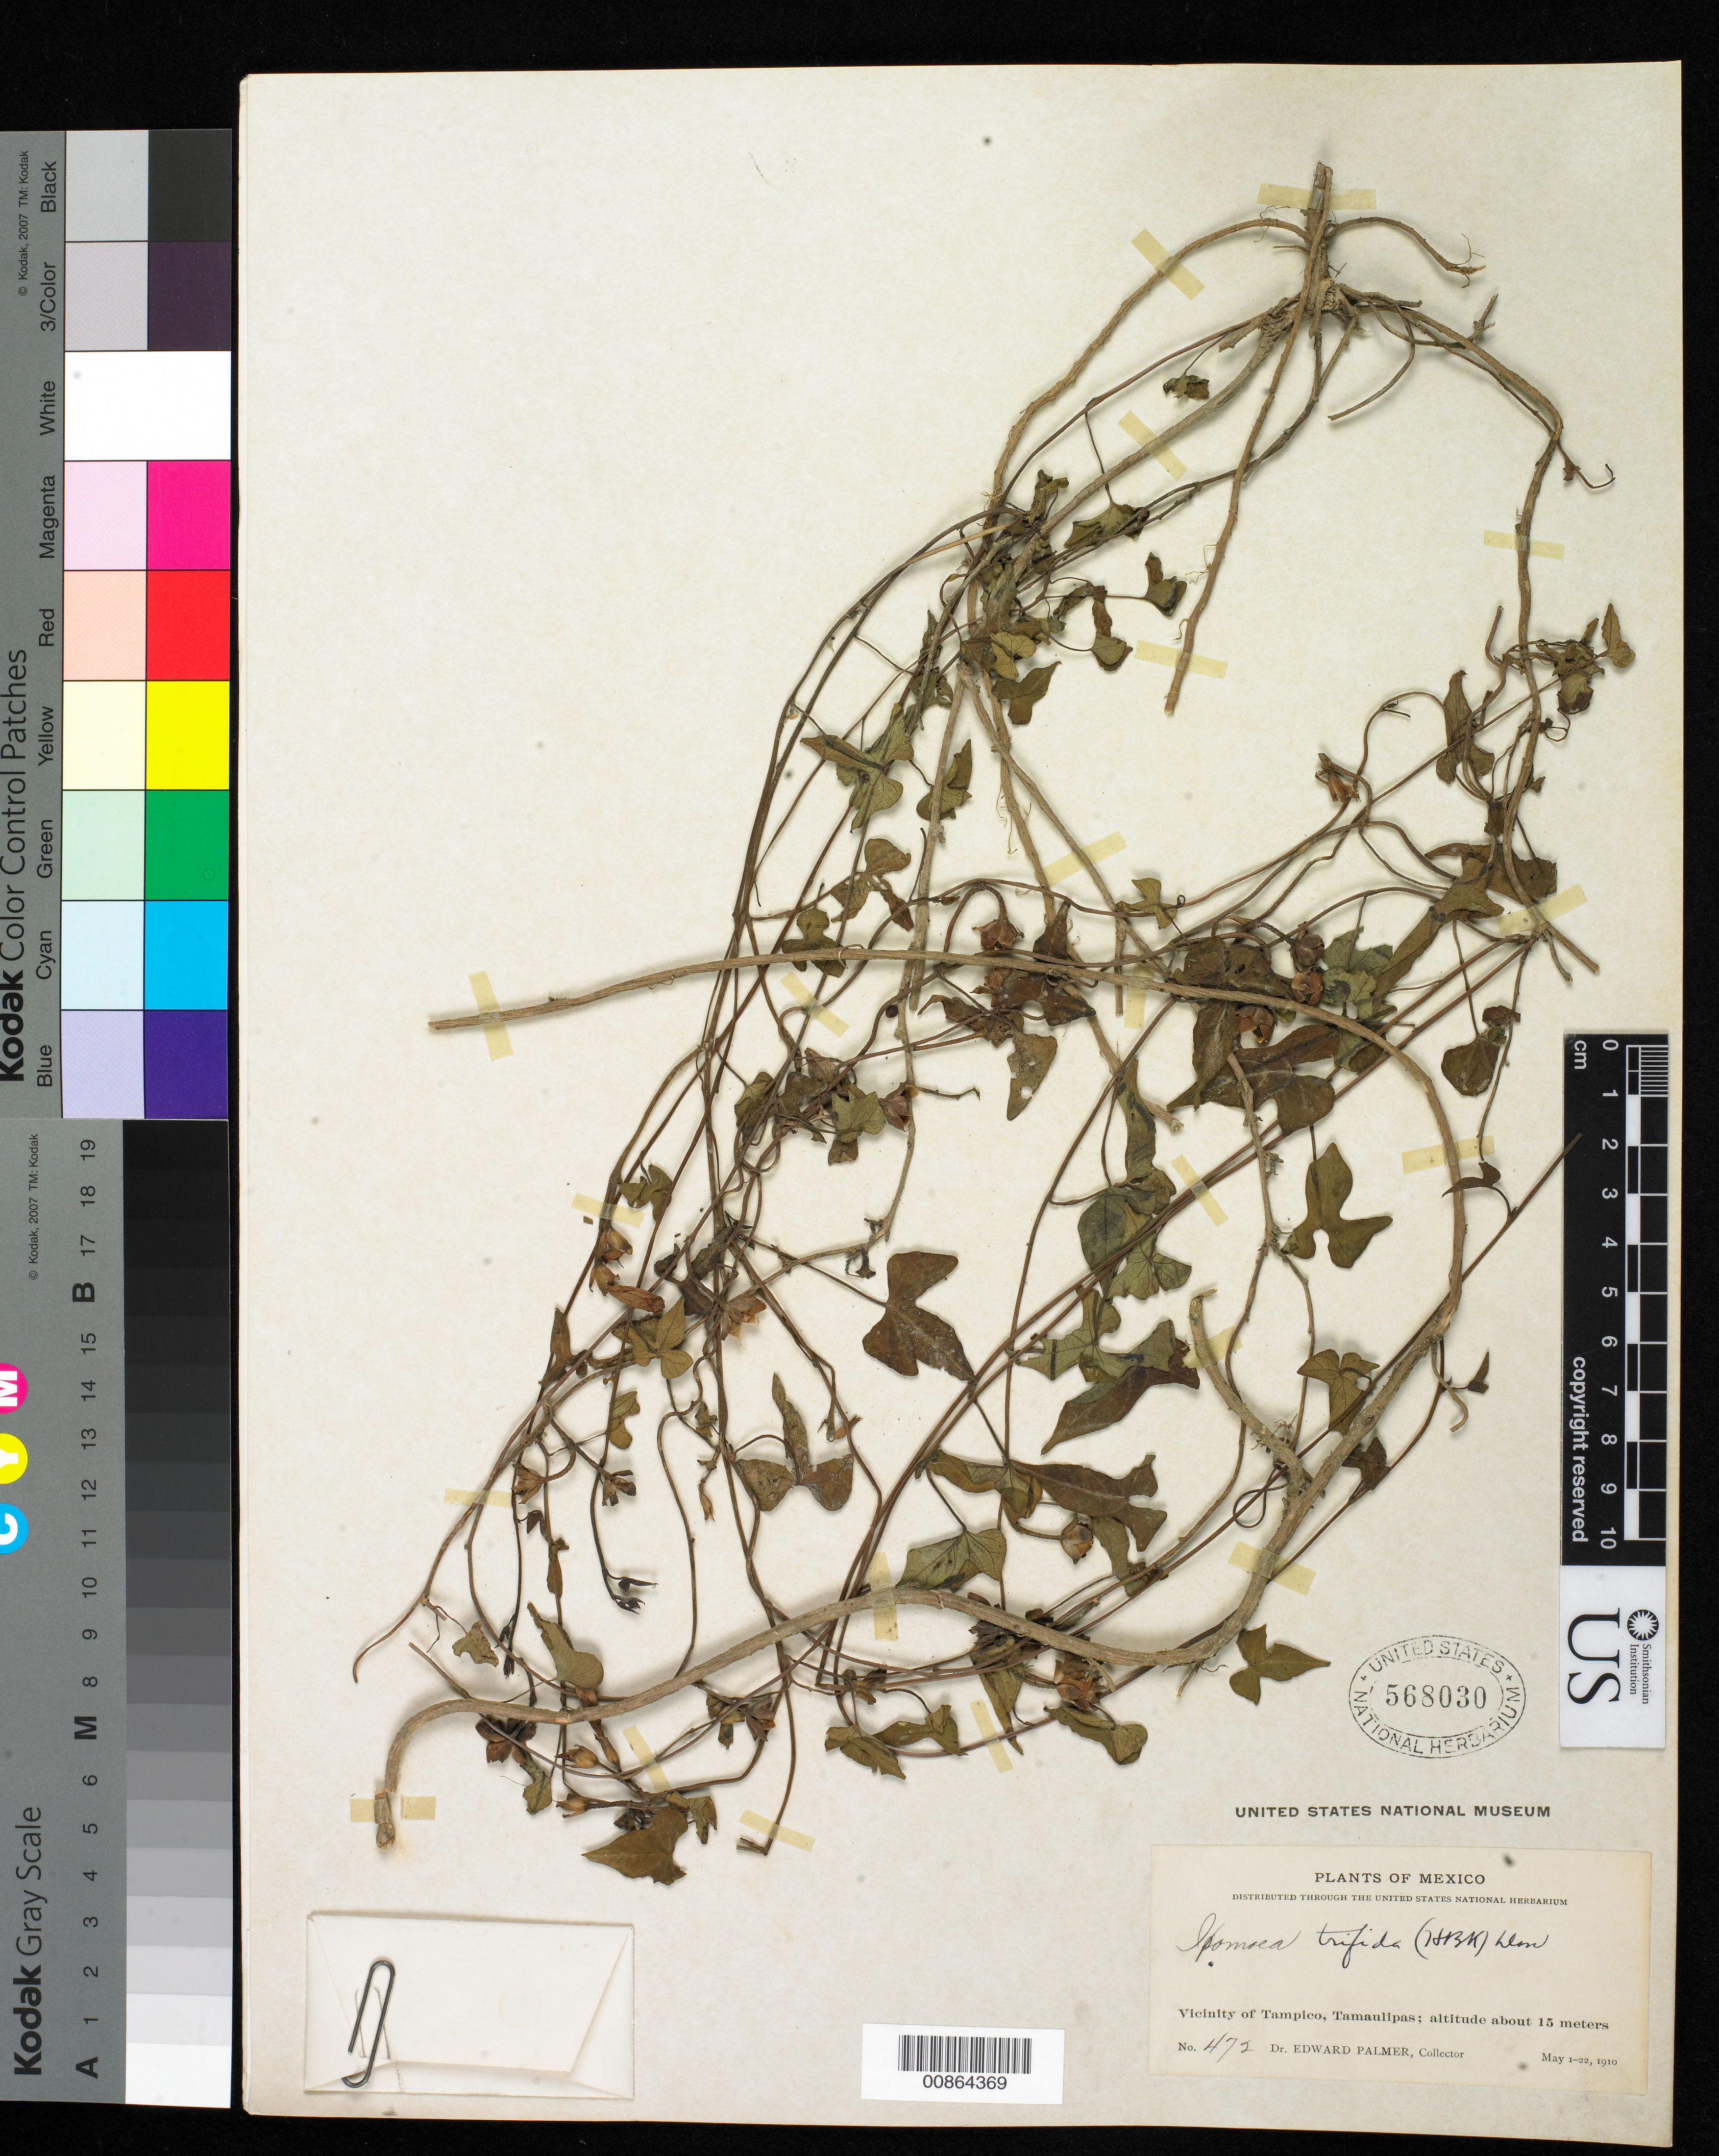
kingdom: Plantae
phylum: Tracheophyta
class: Magnoliopsida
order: Solanales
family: Convolvulaceae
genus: Ipomoea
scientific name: Ipomoea trifida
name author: (Kunth) G. Don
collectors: E. Palmer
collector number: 472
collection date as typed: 01 May 1910 to 22 May 1910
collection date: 1910-05-01/1910-05-22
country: Mexico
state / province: Tamaulipas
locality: Vicinity of Tampico, Tamaulipas.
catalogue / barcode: US 568030